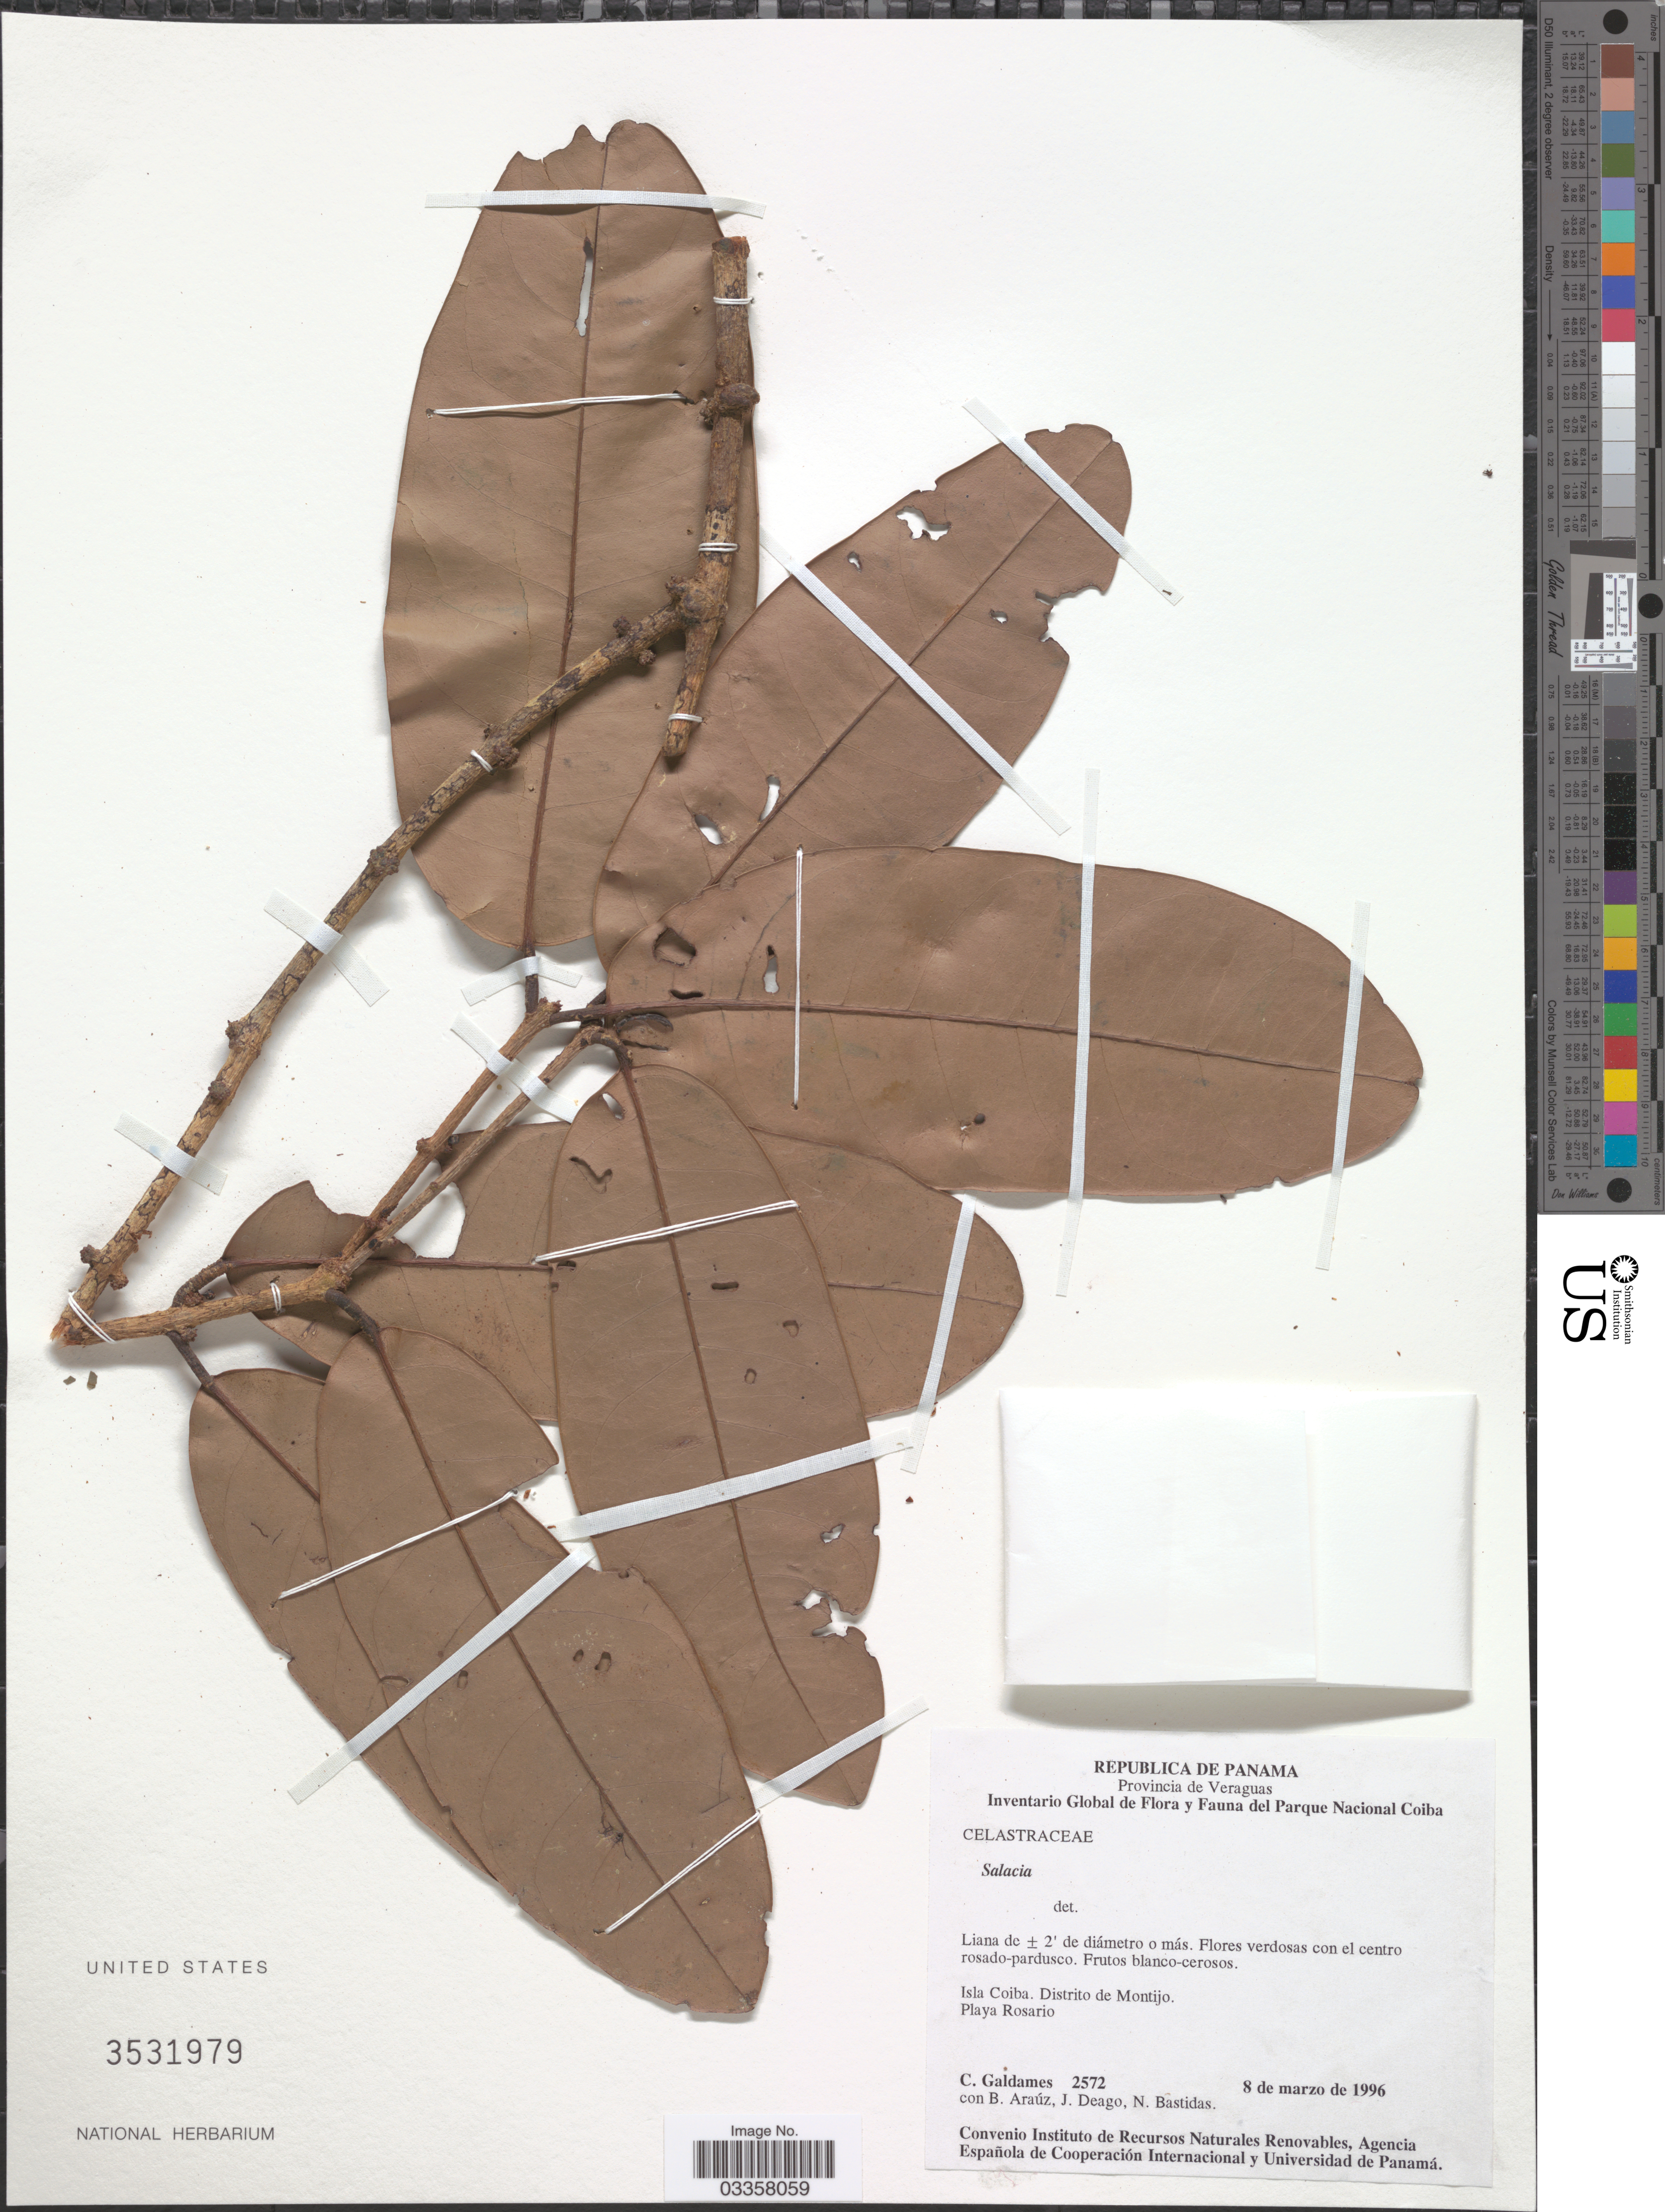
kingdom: Plantae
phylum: Tracheophyta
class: Magnoliopsida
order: Celastrales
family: Celastraceae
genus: Salacia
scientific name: Salacia sp.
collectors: C. Galdames, B. Araúz, J. Deago & N. Bastidas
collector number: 2572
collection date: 1996-03-08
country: Panama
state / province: Veraguas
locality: Isla Coiba. Distrito de Montijo, Playa Rosario.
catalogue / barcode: US 3531979